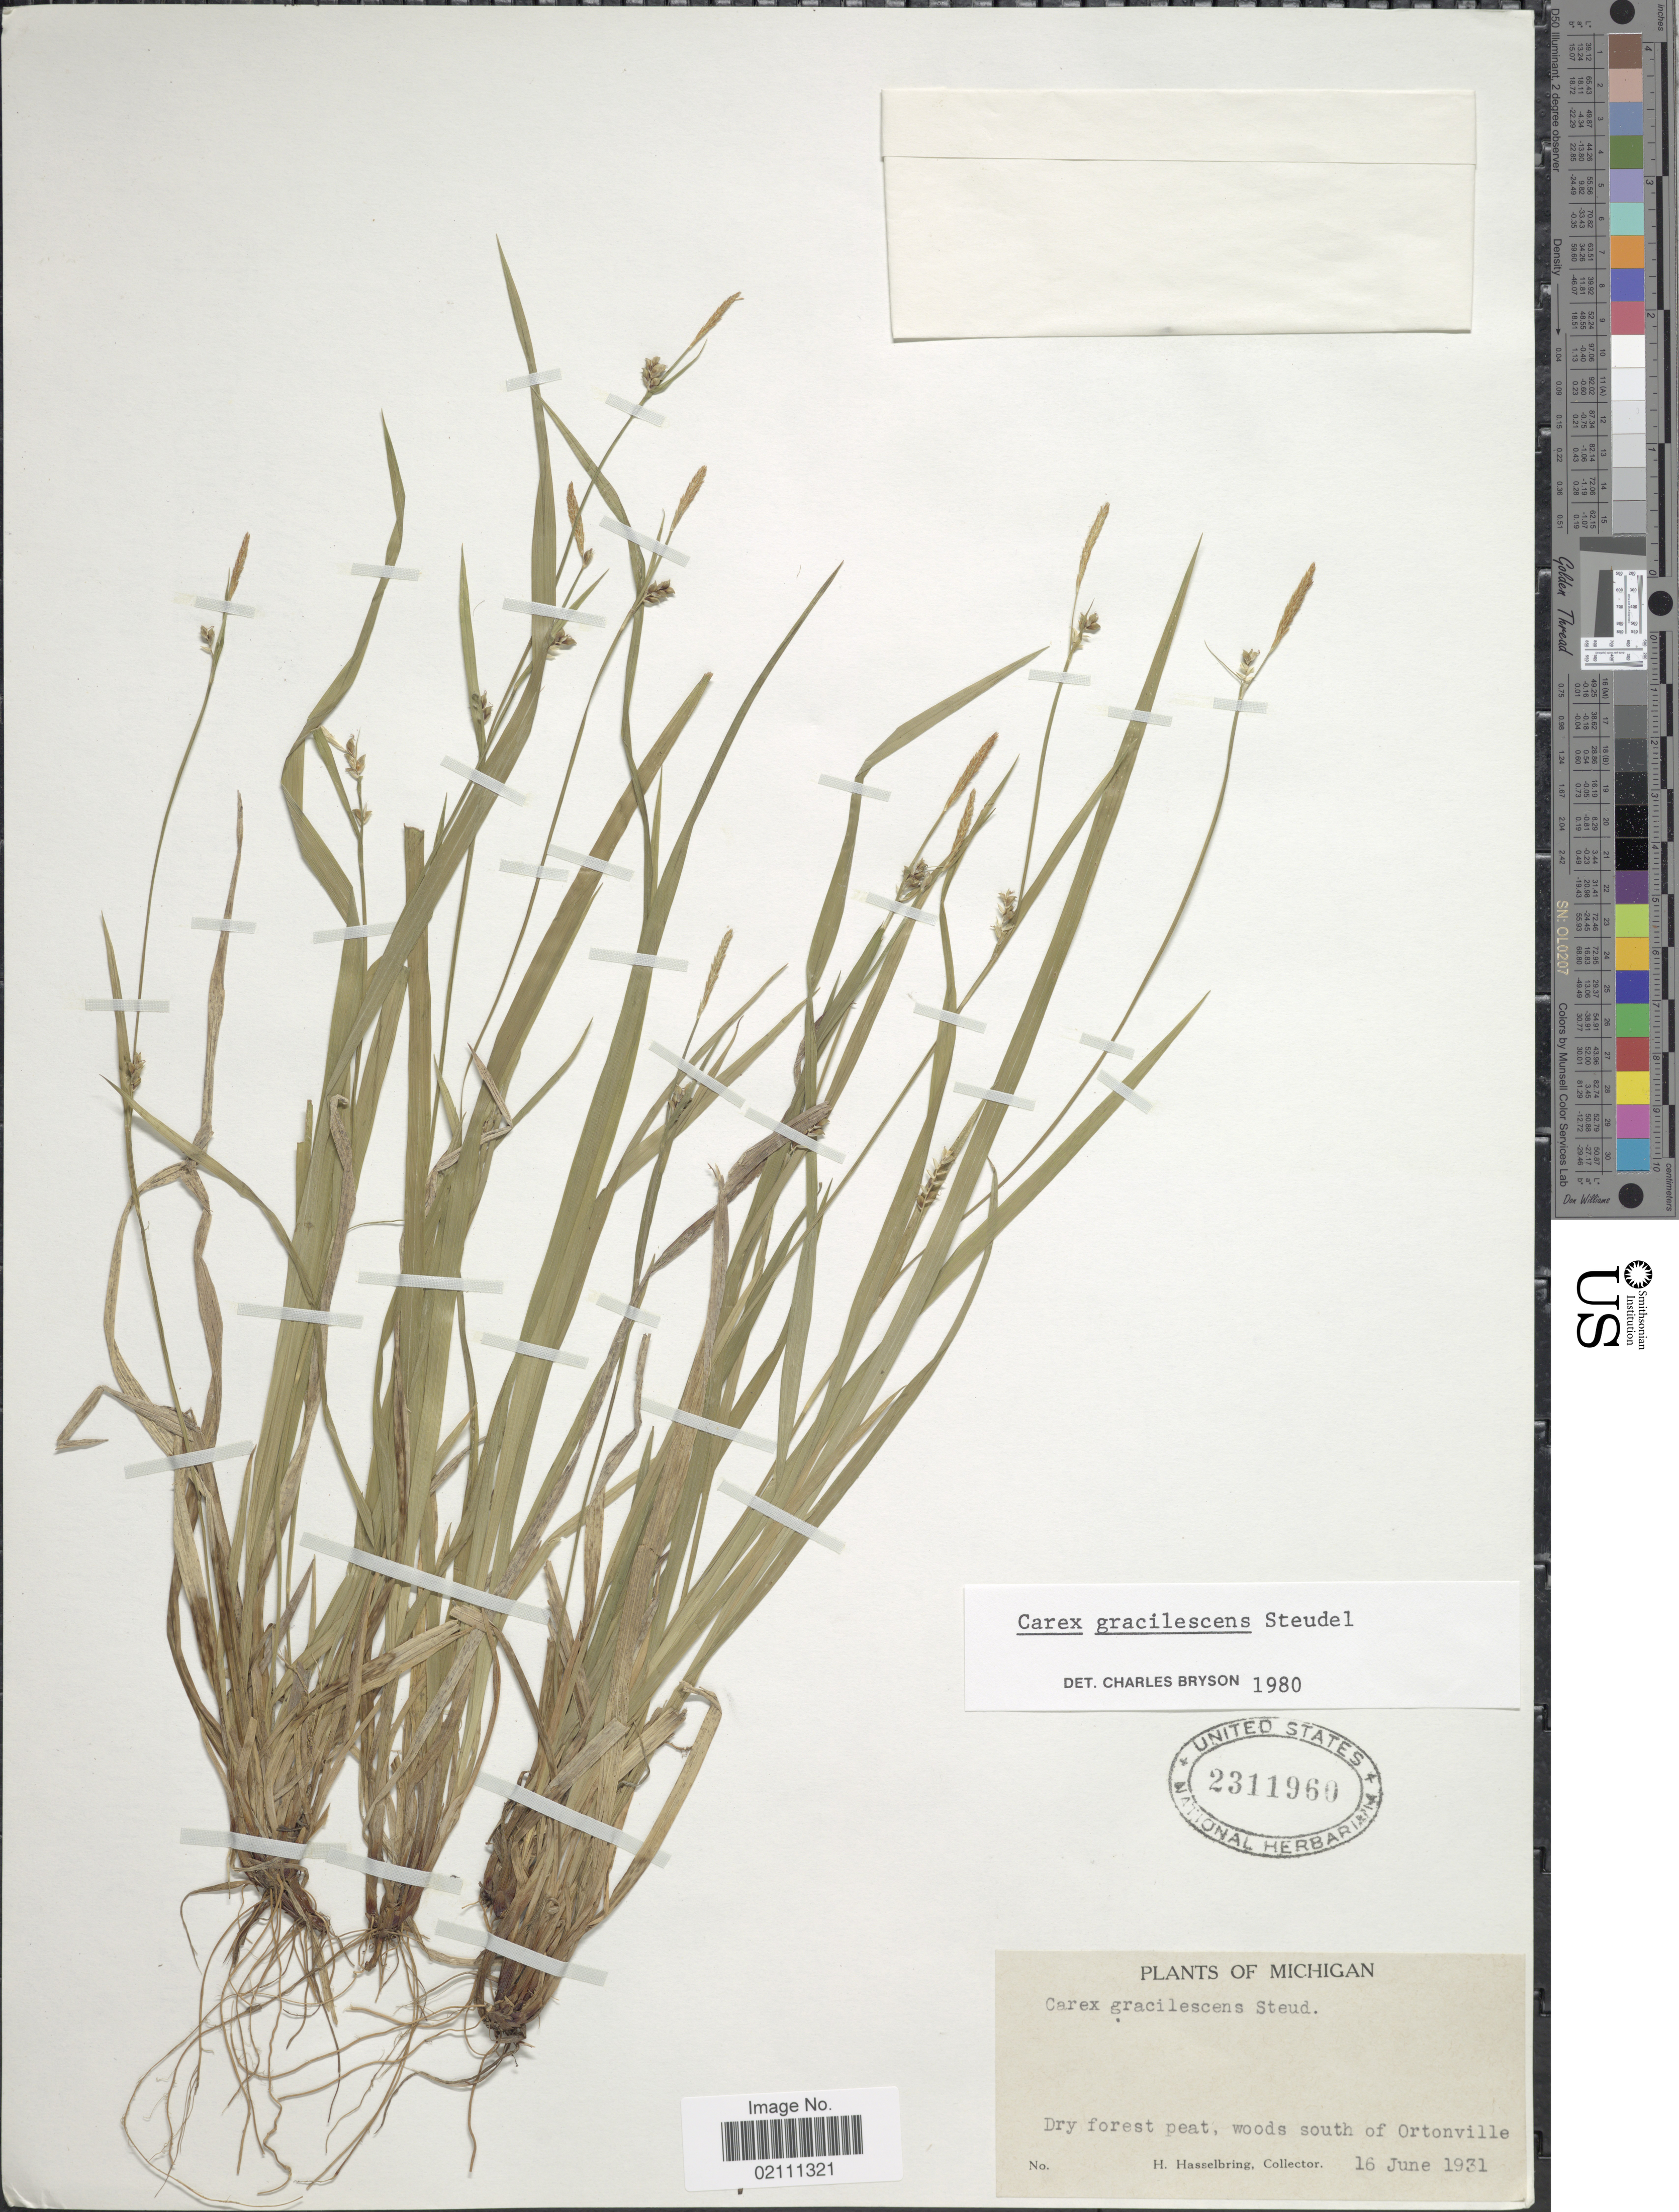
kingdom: Plantae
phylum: Tracheophyta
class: Liliopsida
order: Poales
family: Cyperaceae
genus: Carex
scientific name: Carex gracilescens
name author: Steud.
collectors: H. Hasselbring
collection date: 1931-06-16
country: United States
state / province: Michigan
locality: Dry forest peat, woods south of Ortonville.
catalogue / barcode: US 2311960